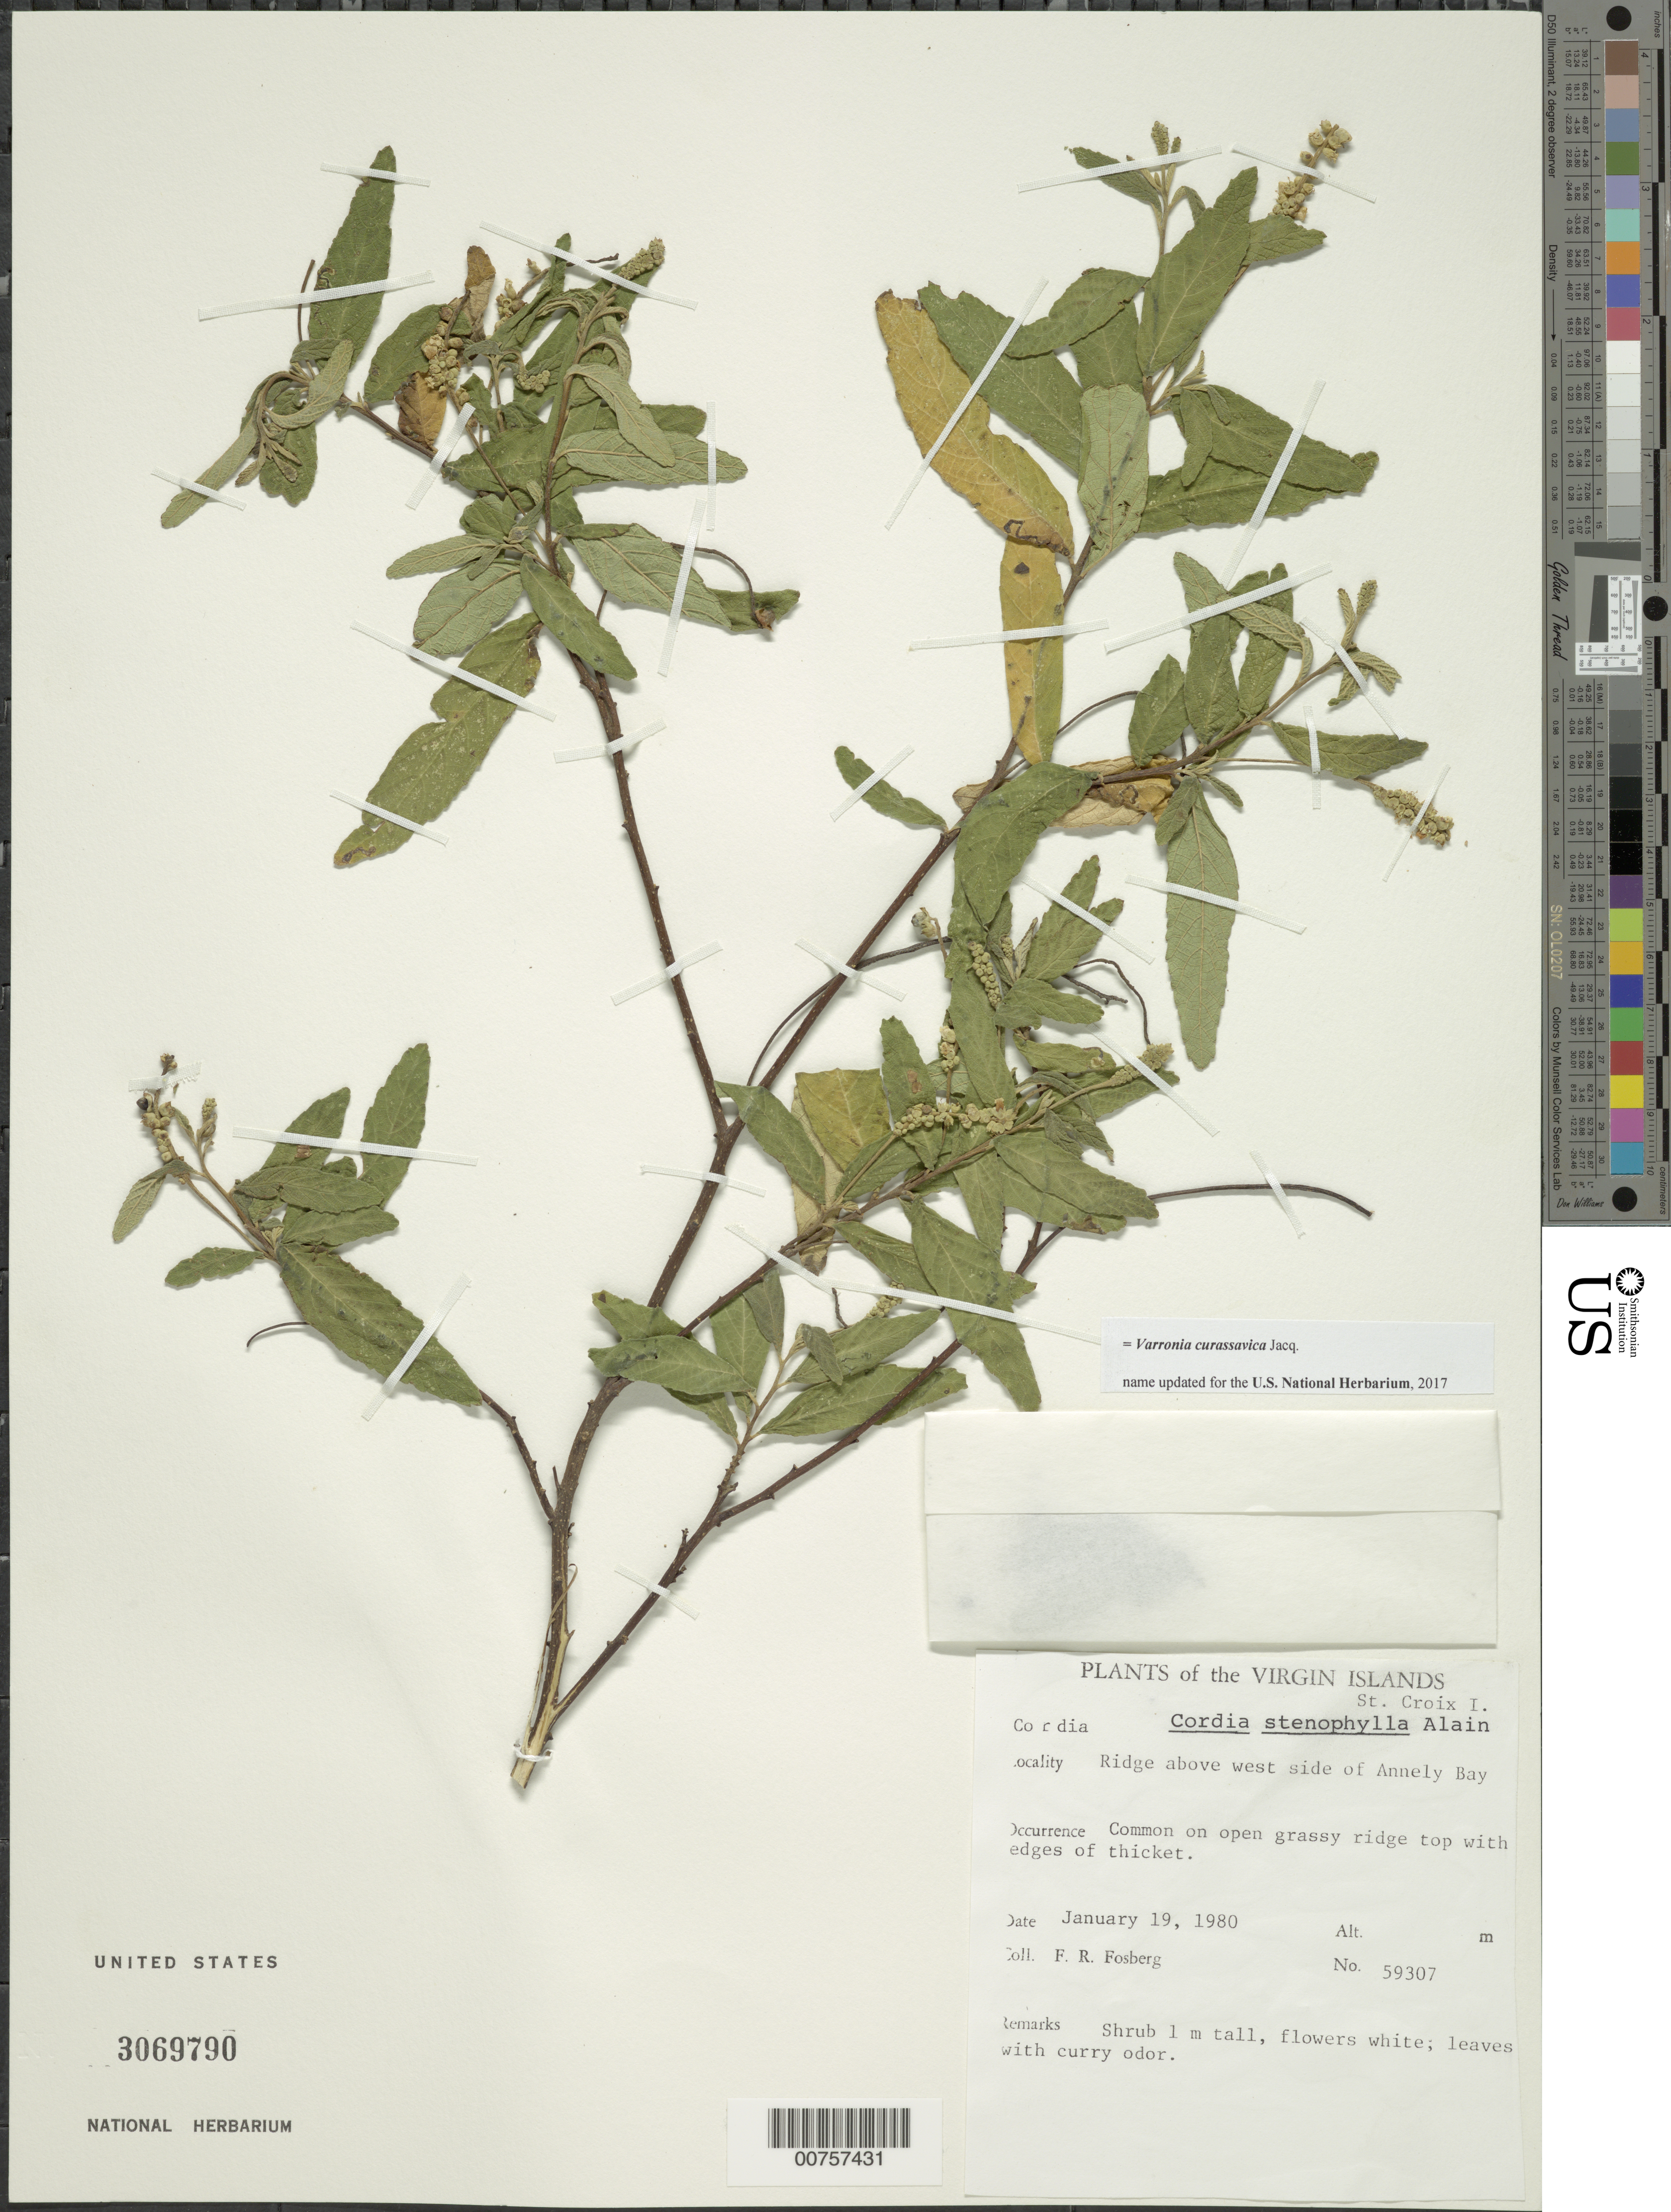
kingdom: Plantae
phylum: Tracheophyta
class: Magnoliopsida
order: Boraginales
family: Cordiaceae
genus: Varronia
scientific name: Varronia curassavica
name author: Jacq.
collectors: F. R. Fosberg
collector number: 59307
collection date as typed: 19 Jan 1980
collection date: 1980-01-19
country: U.S. Virgin Islands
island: St. Croix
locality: Ridge above W side of Annely Bay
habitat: Common on open grassy ridge top with edges of thicket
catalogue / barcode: US 3069790